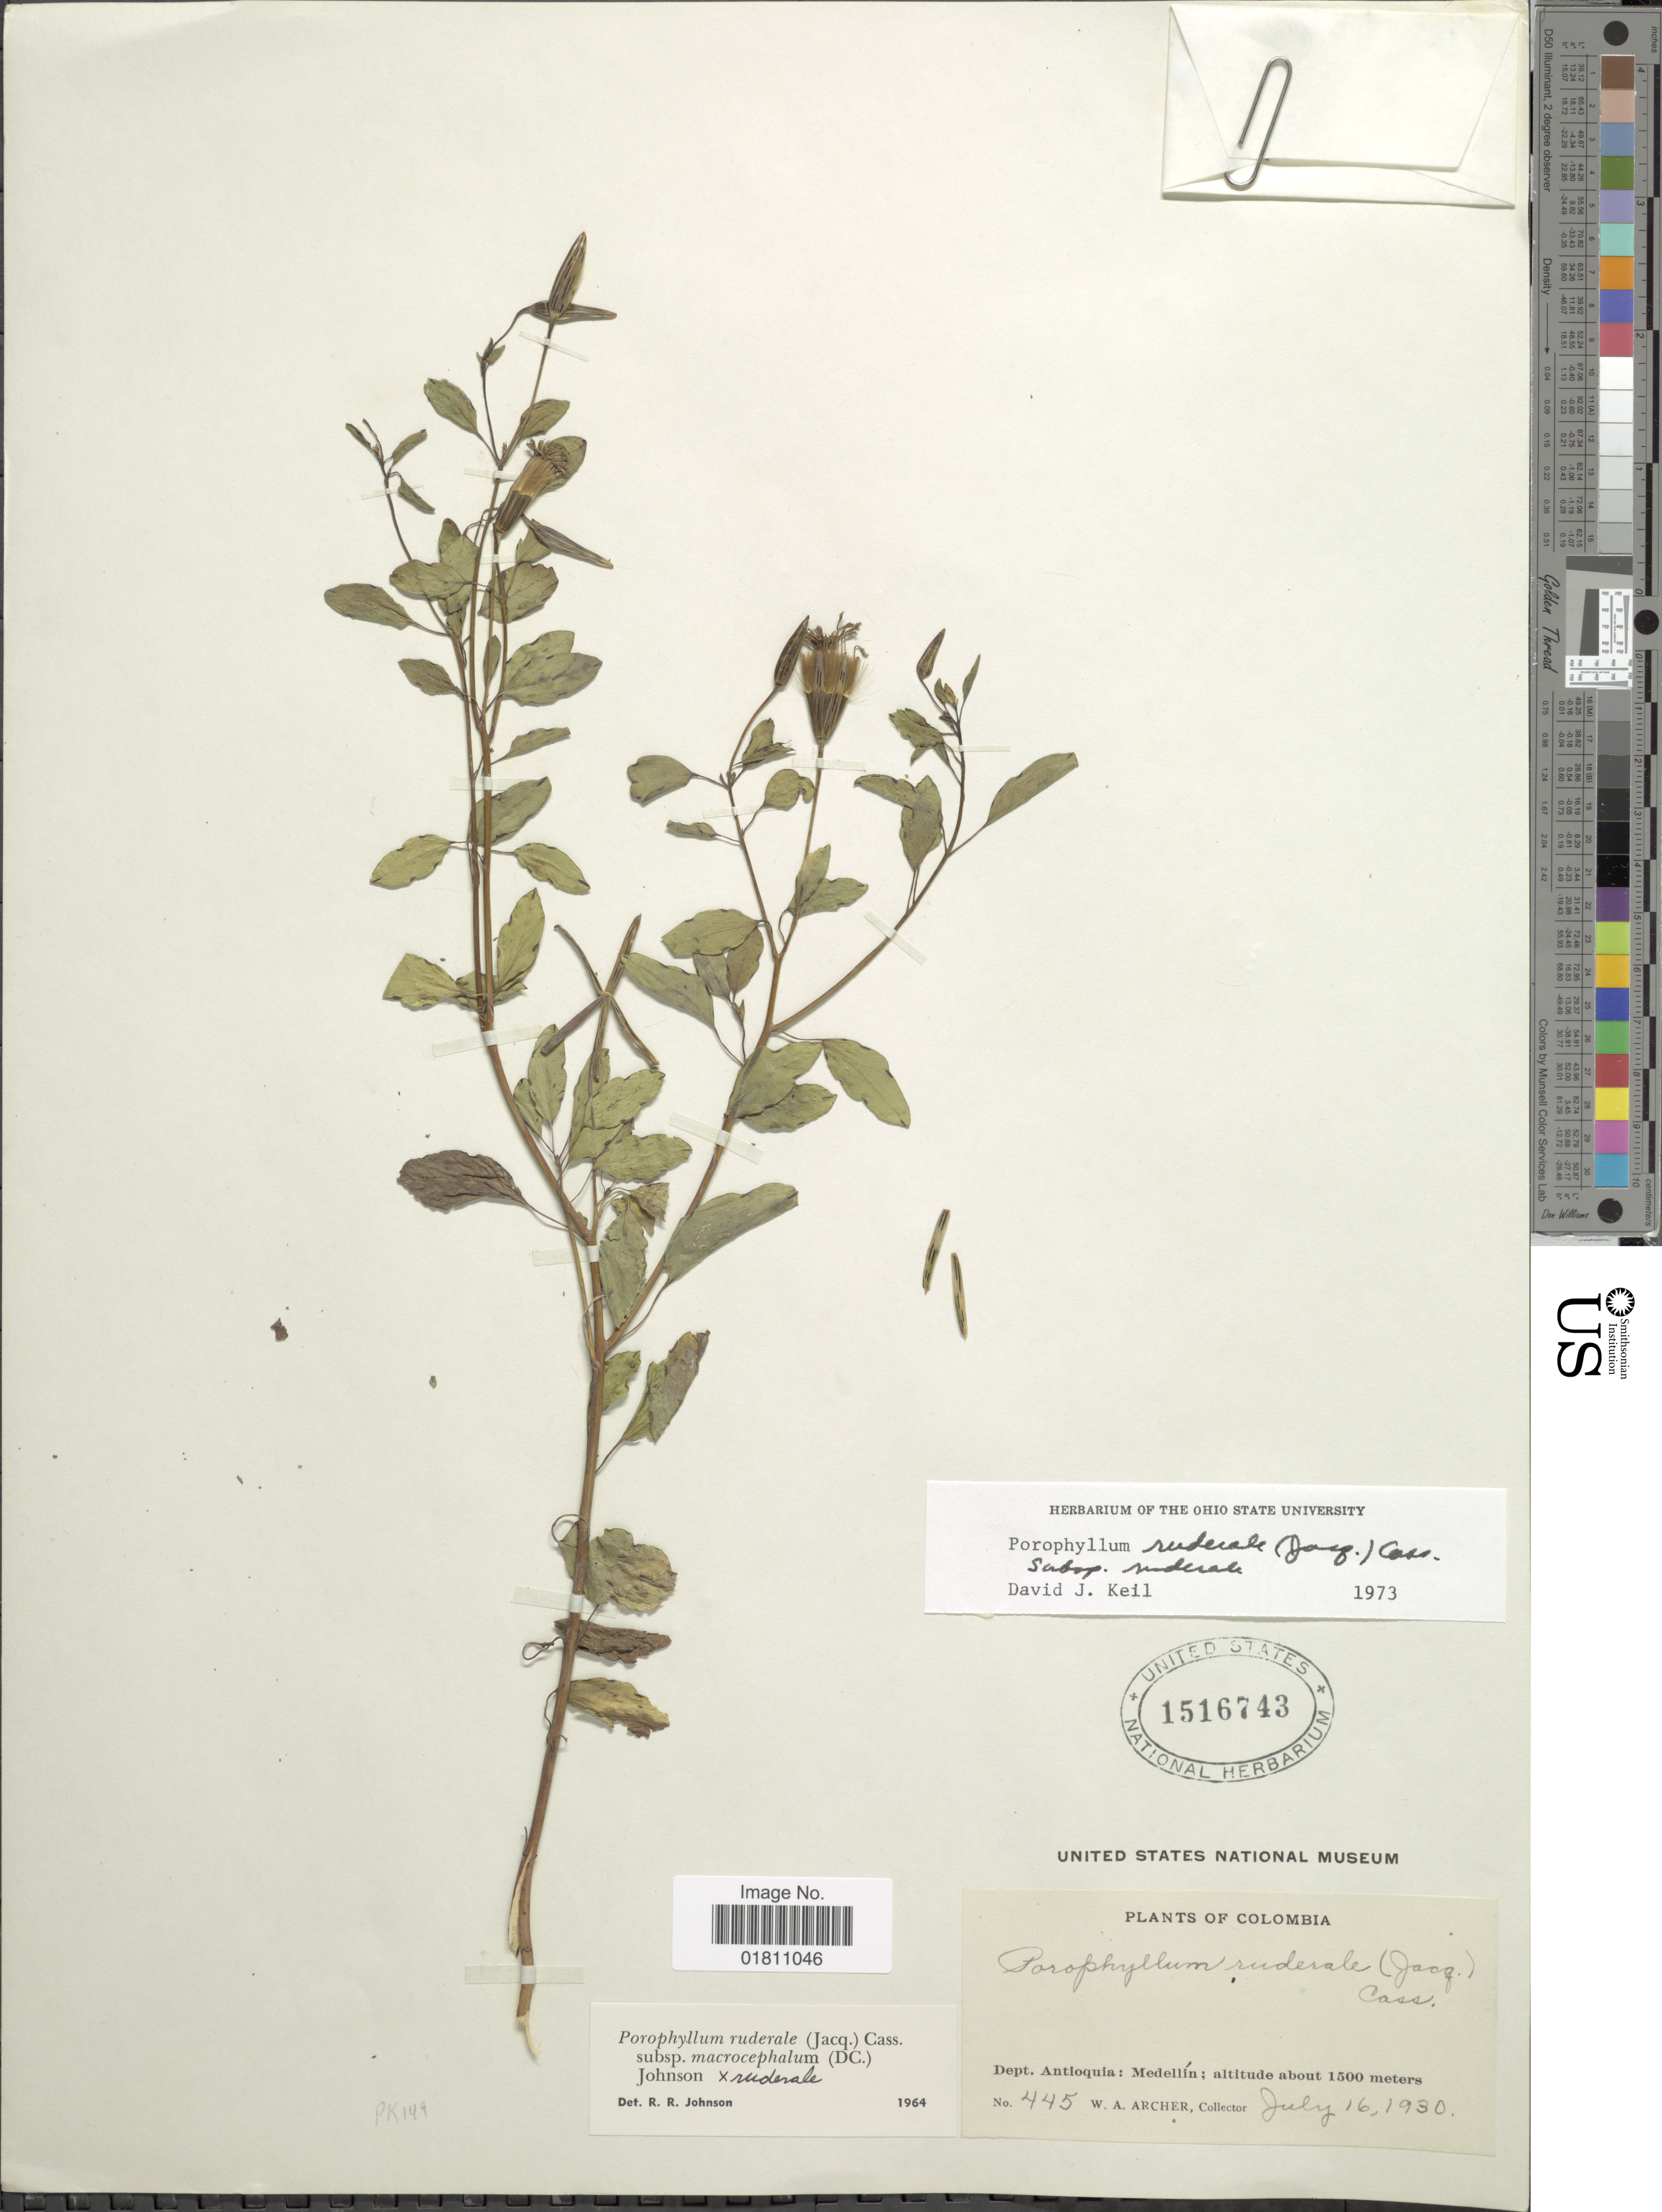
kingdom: Plantae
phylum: Tracheophyta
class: Magnoliopsida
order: Asterales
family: Asteraceae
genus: Porophyllum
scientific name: Porophyllum ruderale subsp. ruderale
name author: (Jacq.) Cass.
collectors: W. A. Archer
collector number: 445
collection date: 1930-07-16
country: Colombia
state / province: Antioquia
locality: Dept. Antioquia: Medellín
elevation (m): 1500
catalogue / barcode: US 1516743